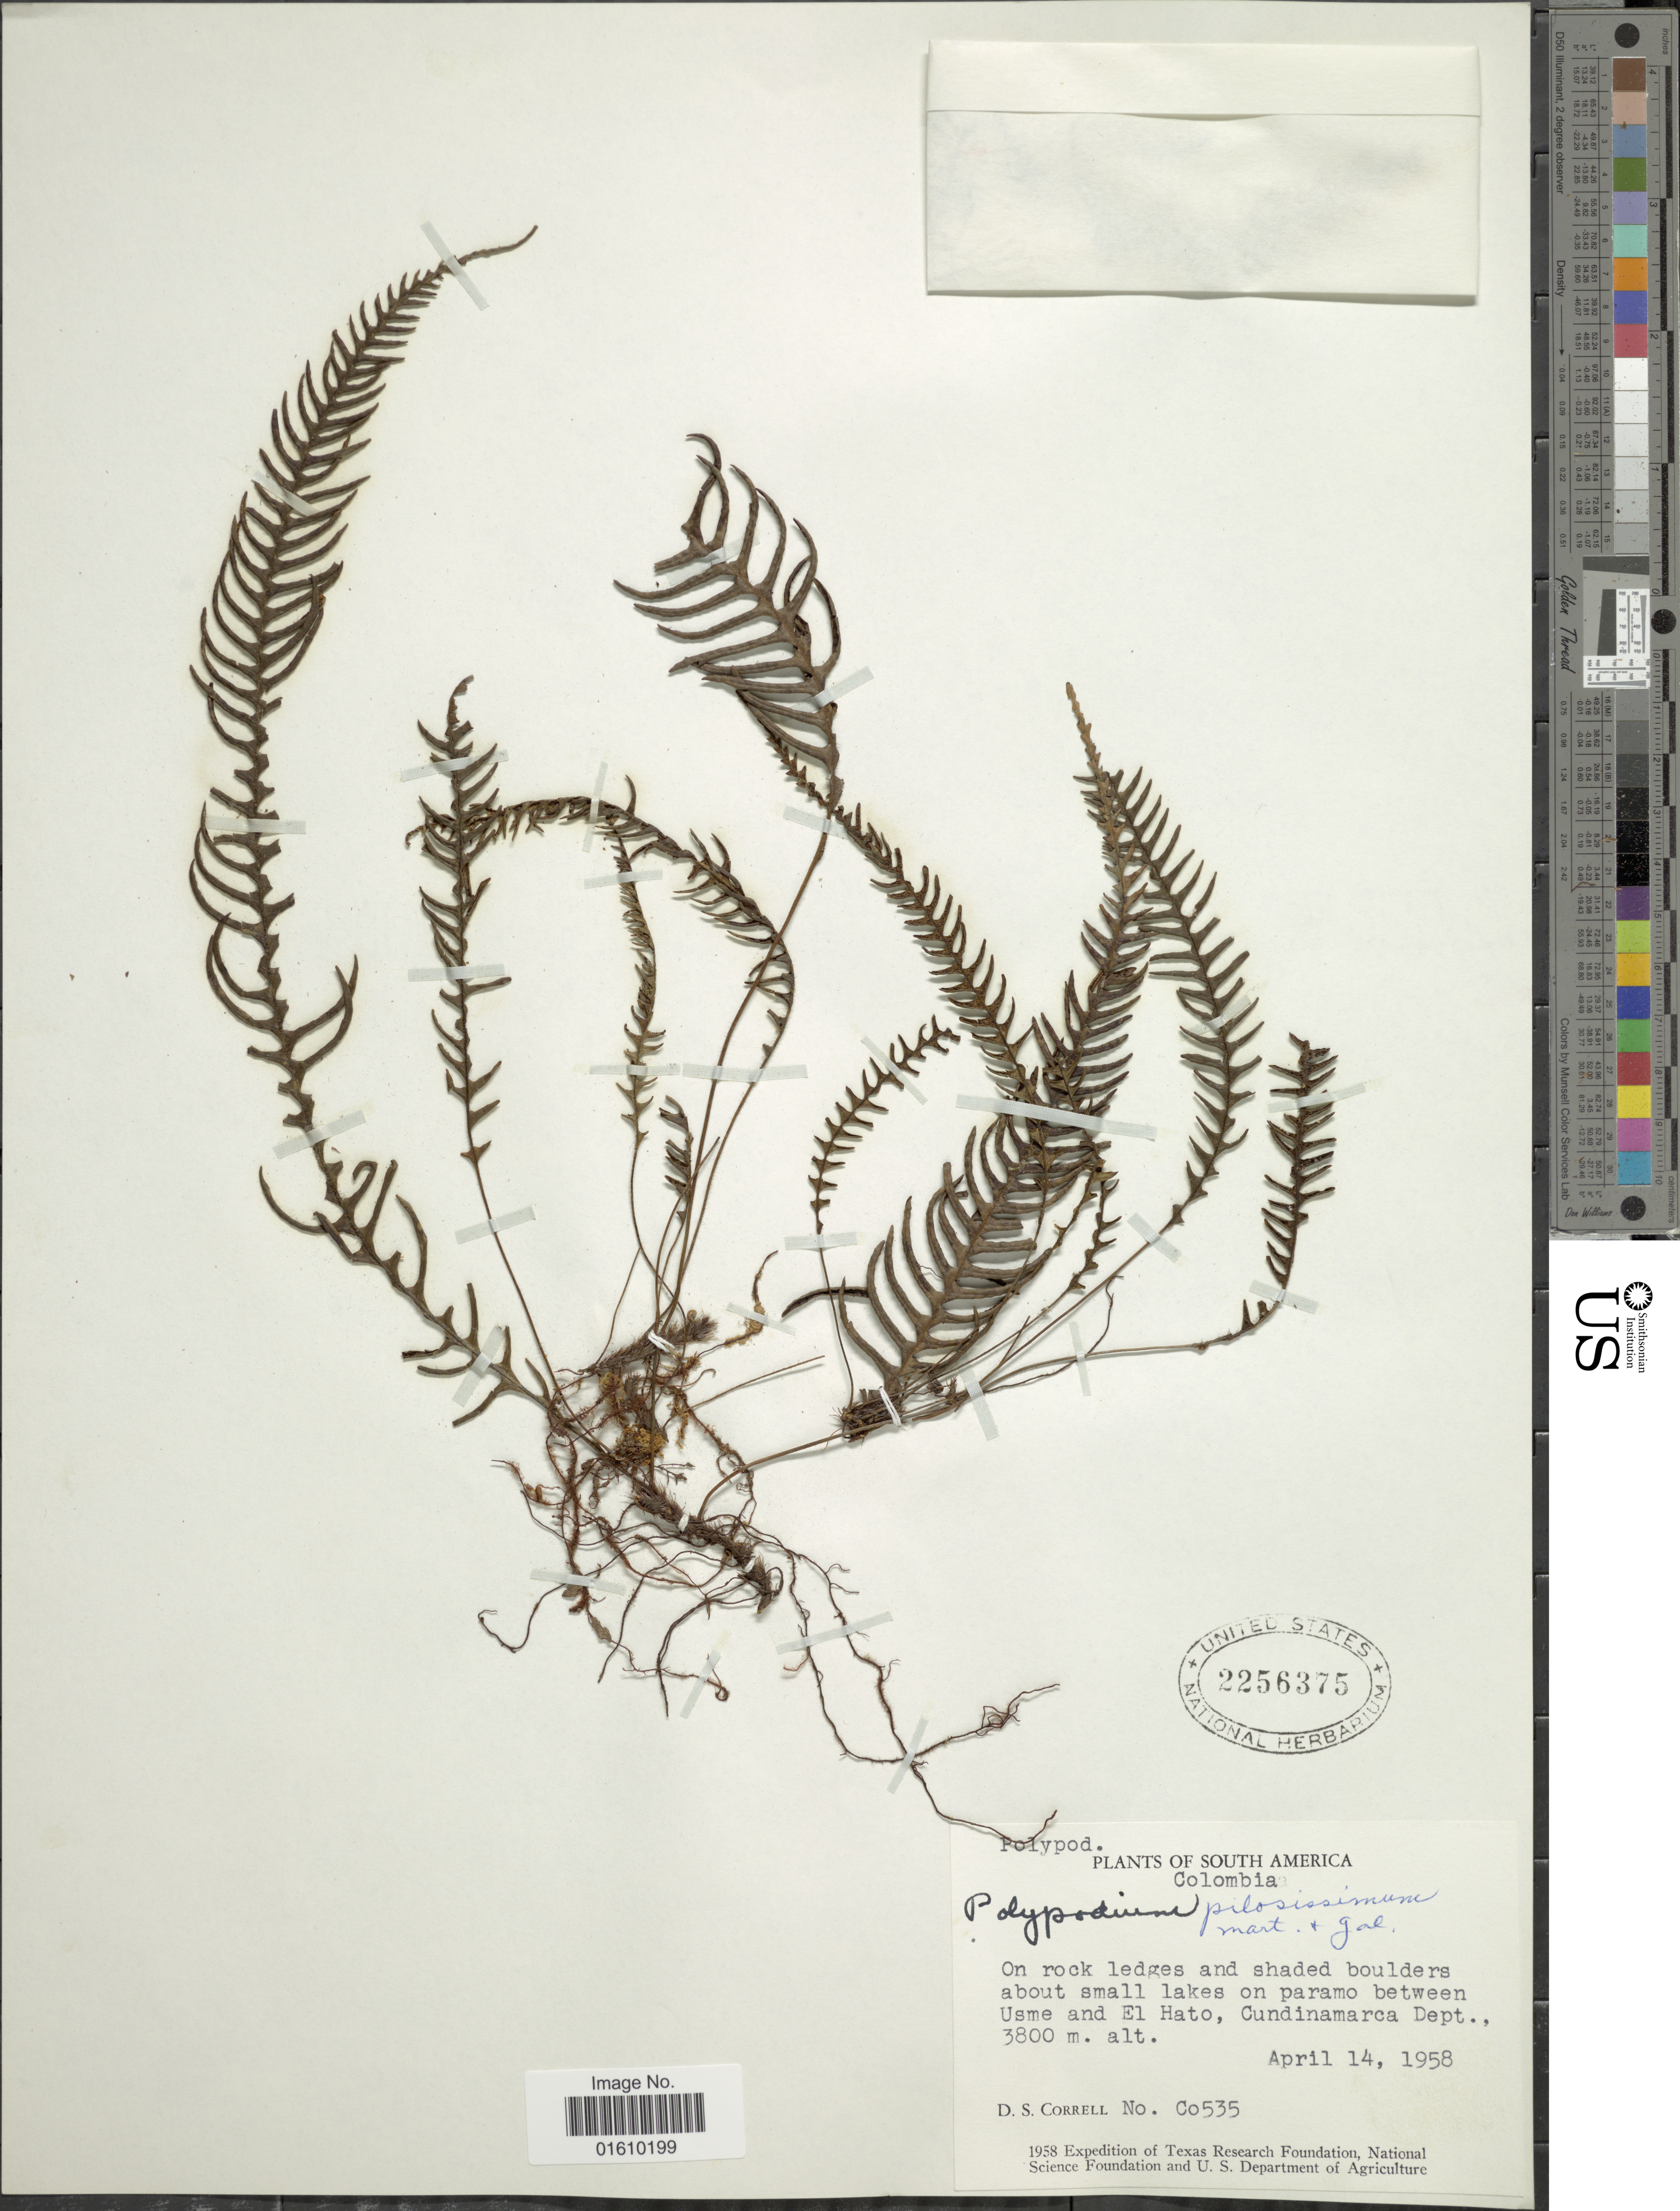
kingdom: Plantae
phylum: Tracheophyta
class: Polypodiopsida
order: Polypodiales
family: Polypodiaceae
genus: Melpomene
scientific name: Melpomene pilosissima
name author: (M. Martens & Galeotti) A.R. Sm. & R.C. Moran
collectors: D. S. Correll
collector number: Co535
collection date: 1958-04-14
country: Colombia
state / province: Cundinamarca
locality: South America, on rock ledges and shaded boulders about small lakes on paramo between Usme and El Hato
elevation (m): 3800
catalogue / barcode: US 2256375